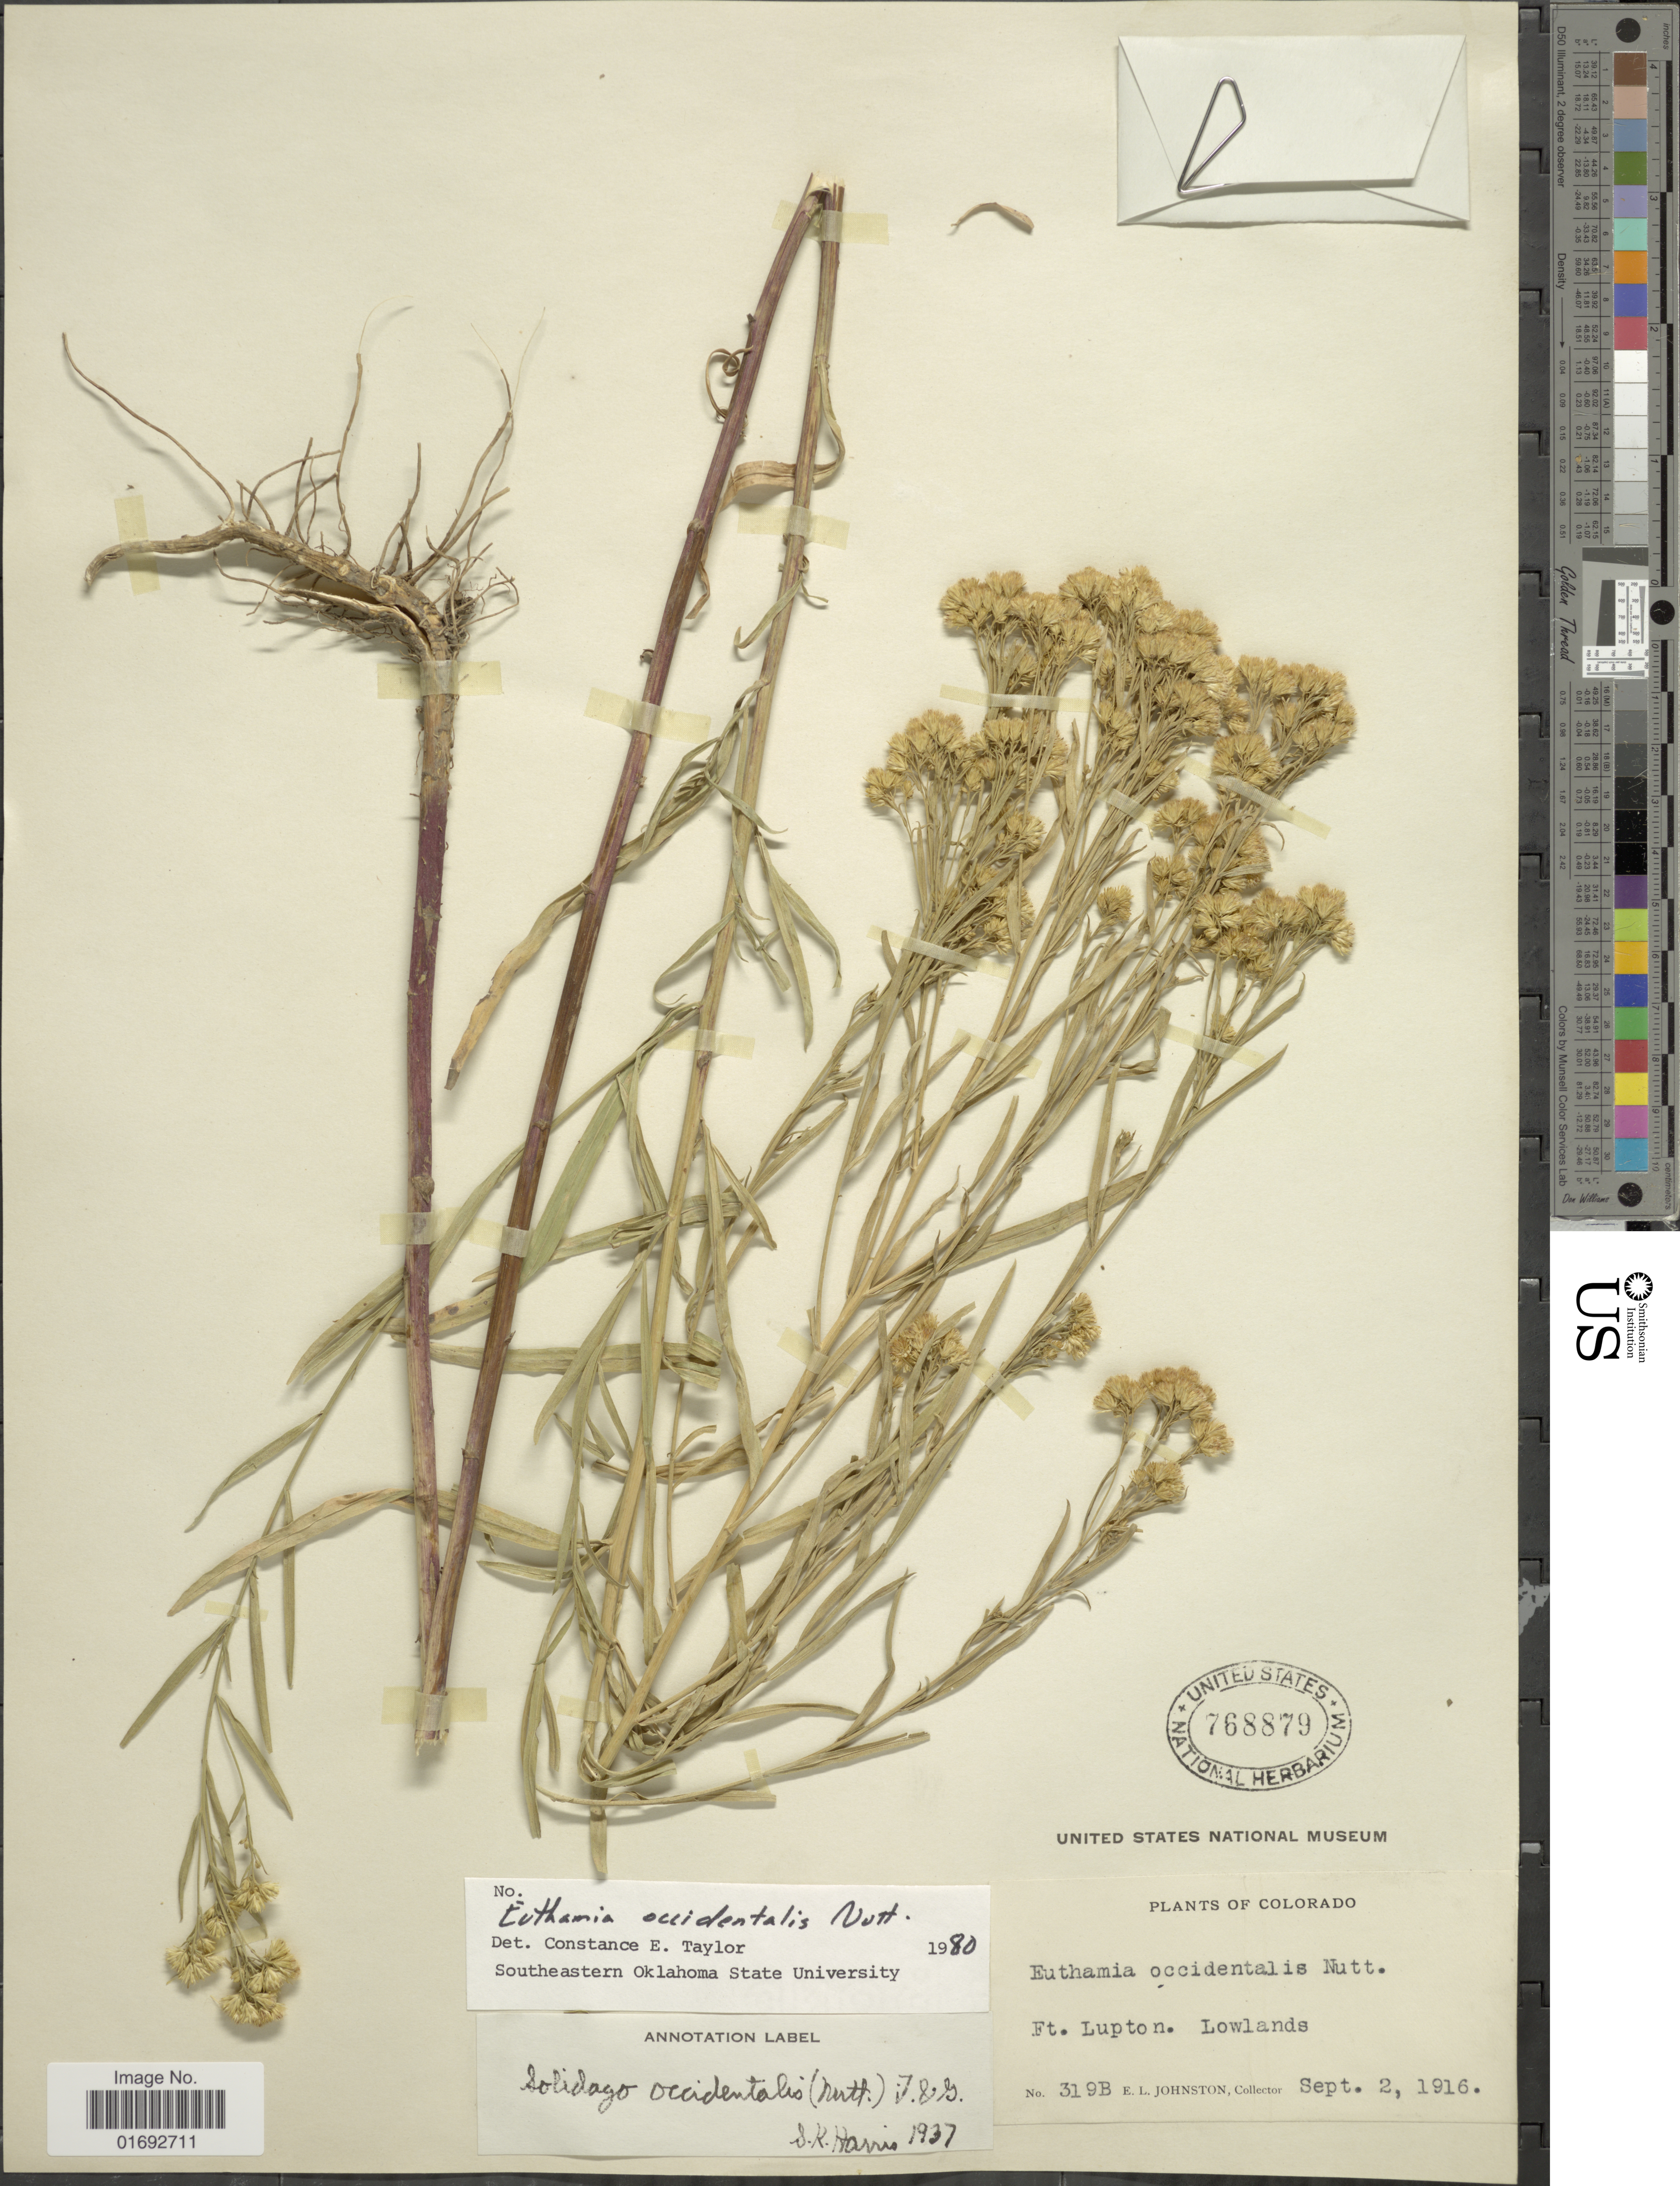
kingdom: Plantae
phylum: Tracheophyta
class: Magnoliopsida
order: Asterales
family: Asteraceae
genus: Euthamia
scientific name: Euthamia occidentalis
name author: Nutt.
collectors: E. L. Johnston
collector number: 319B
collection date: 1916-09-02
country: United States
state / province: Colorado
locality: Ft. Lupton, Lowlands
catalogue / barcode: US 768879